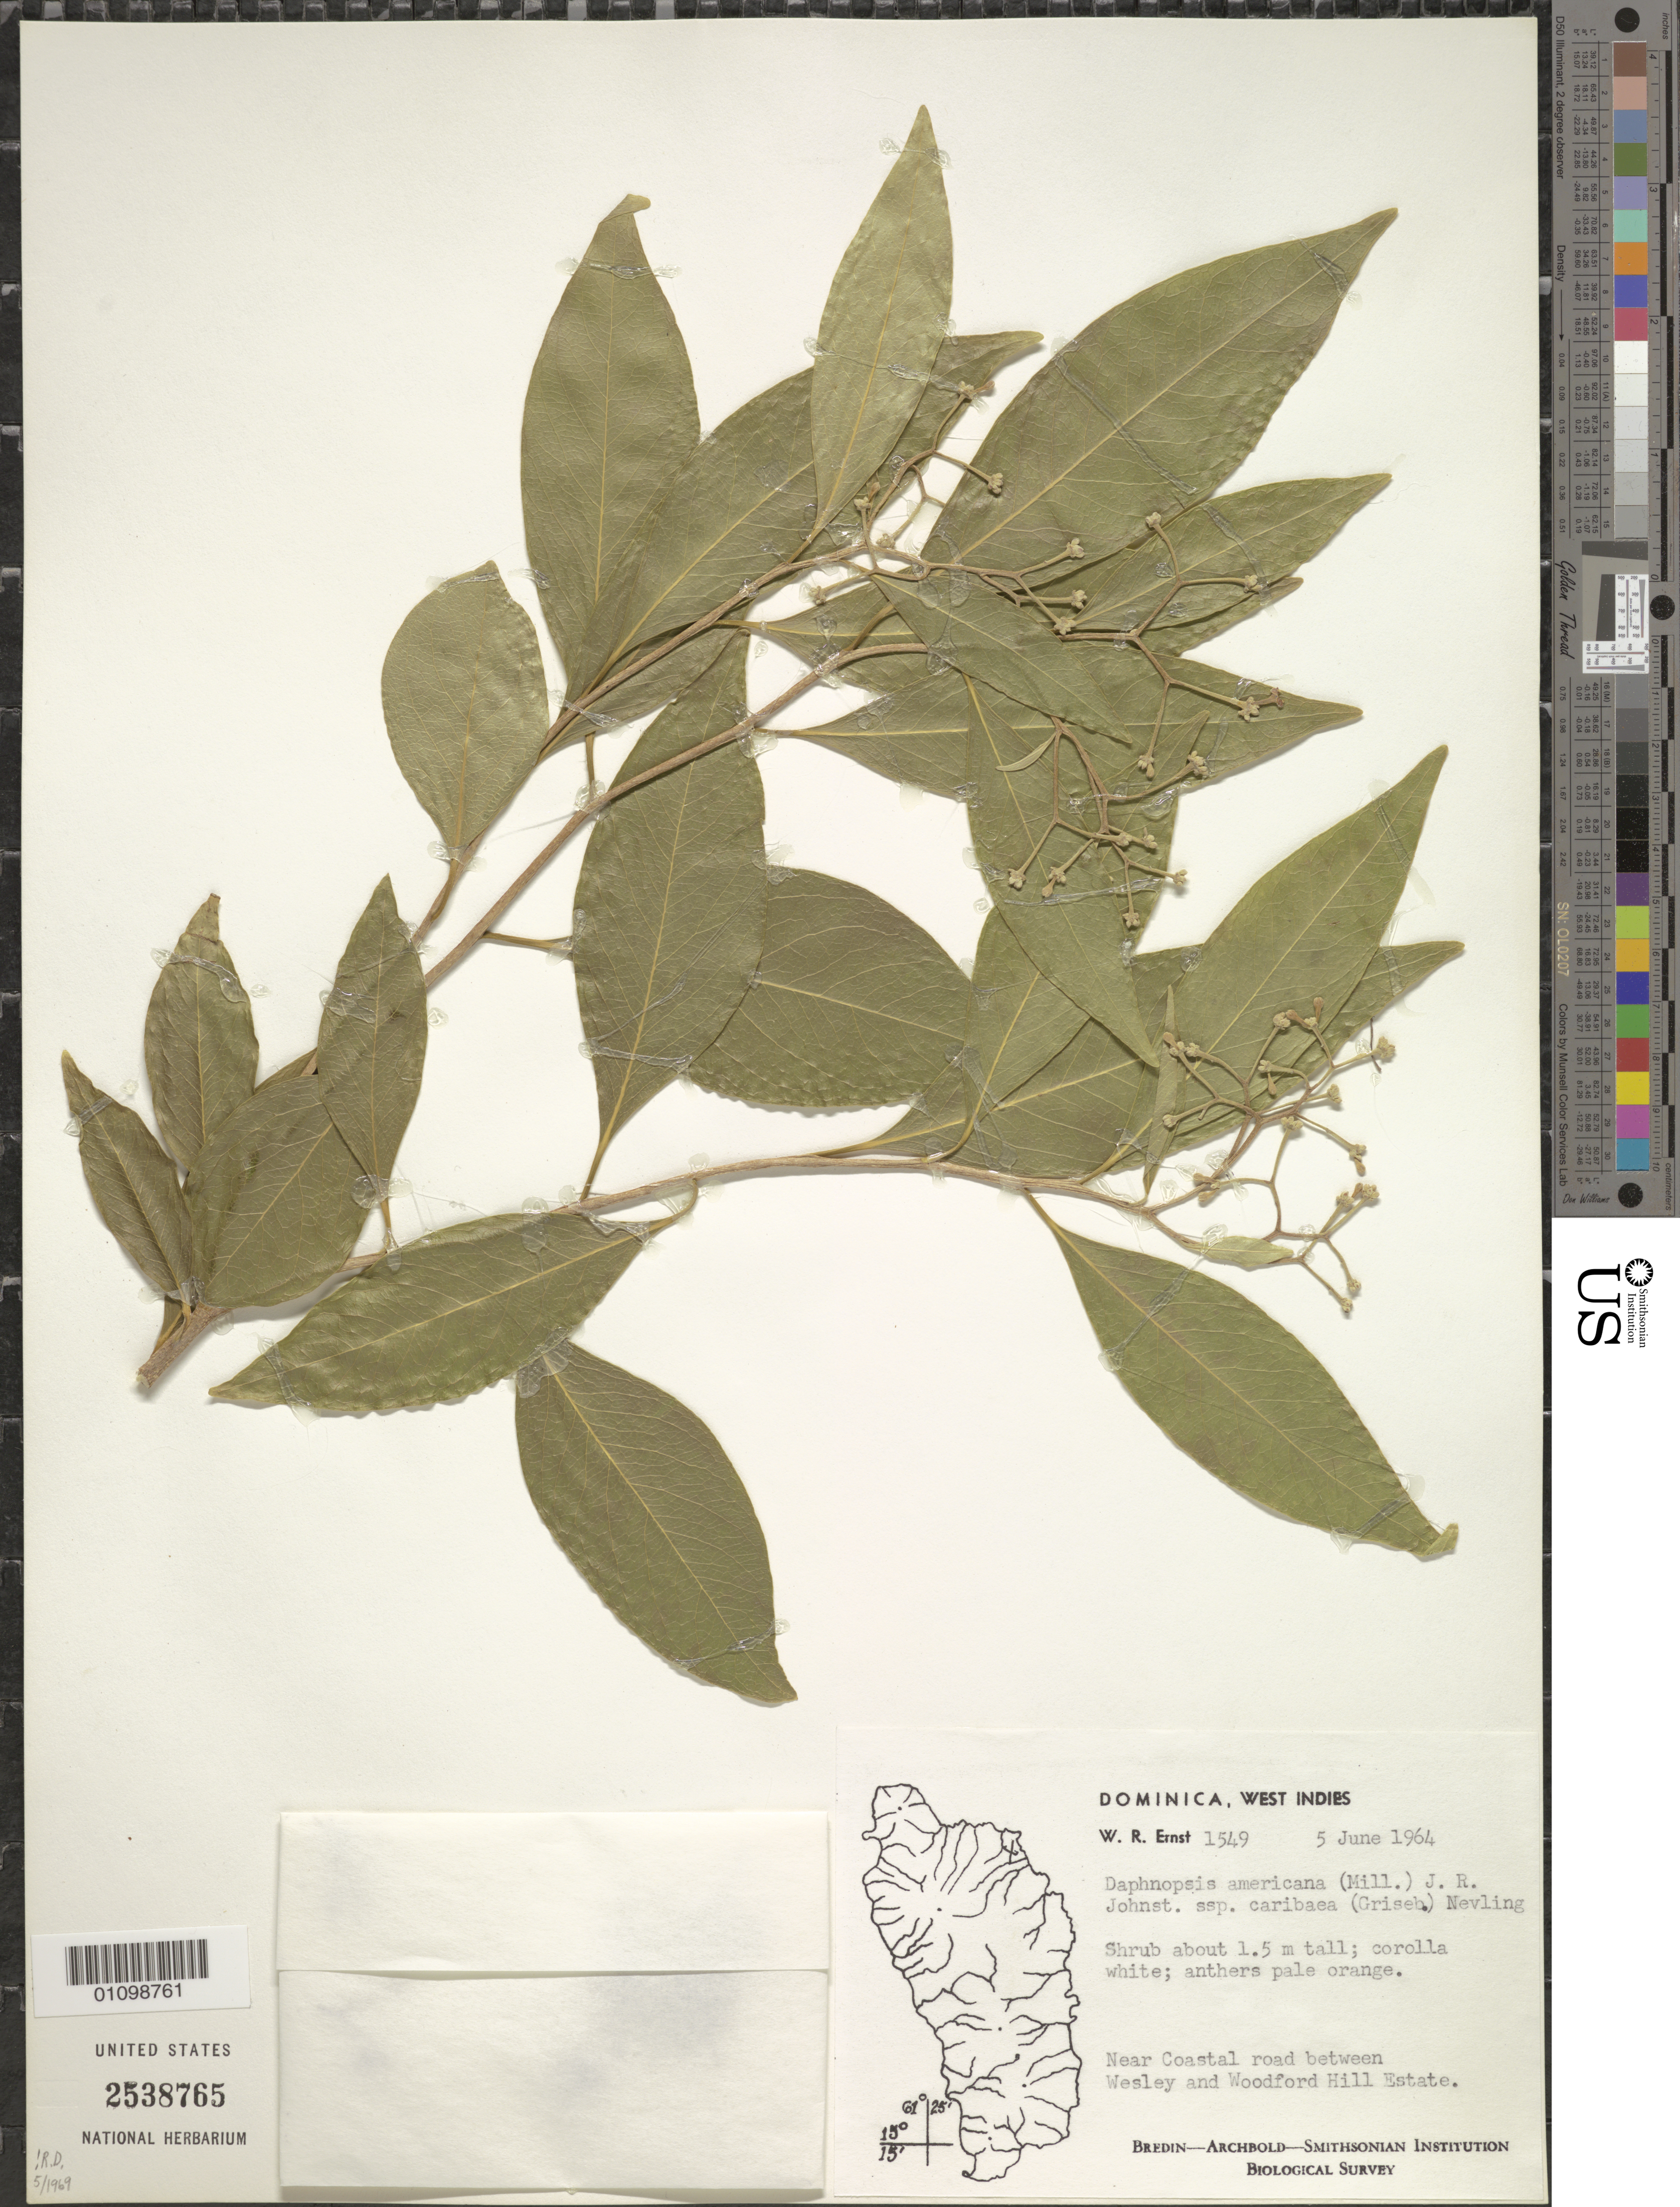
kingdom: Plantae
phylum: Tracheophyta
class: Magnoliopsida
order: Malvales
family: Thymelaeaceae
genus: Daphnopsis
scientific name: Daphnopsis americana subsp. caribaea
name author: (Griseb.) Nevling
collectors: W. R. Ernst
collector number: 1549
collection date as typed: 05 Jun 1964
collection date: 1964-06-05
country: Dominica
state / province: St. Andrew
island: Dominica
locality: Near coastal road between Wesley and Woodford Hill Estate.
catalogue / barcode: US 2538765